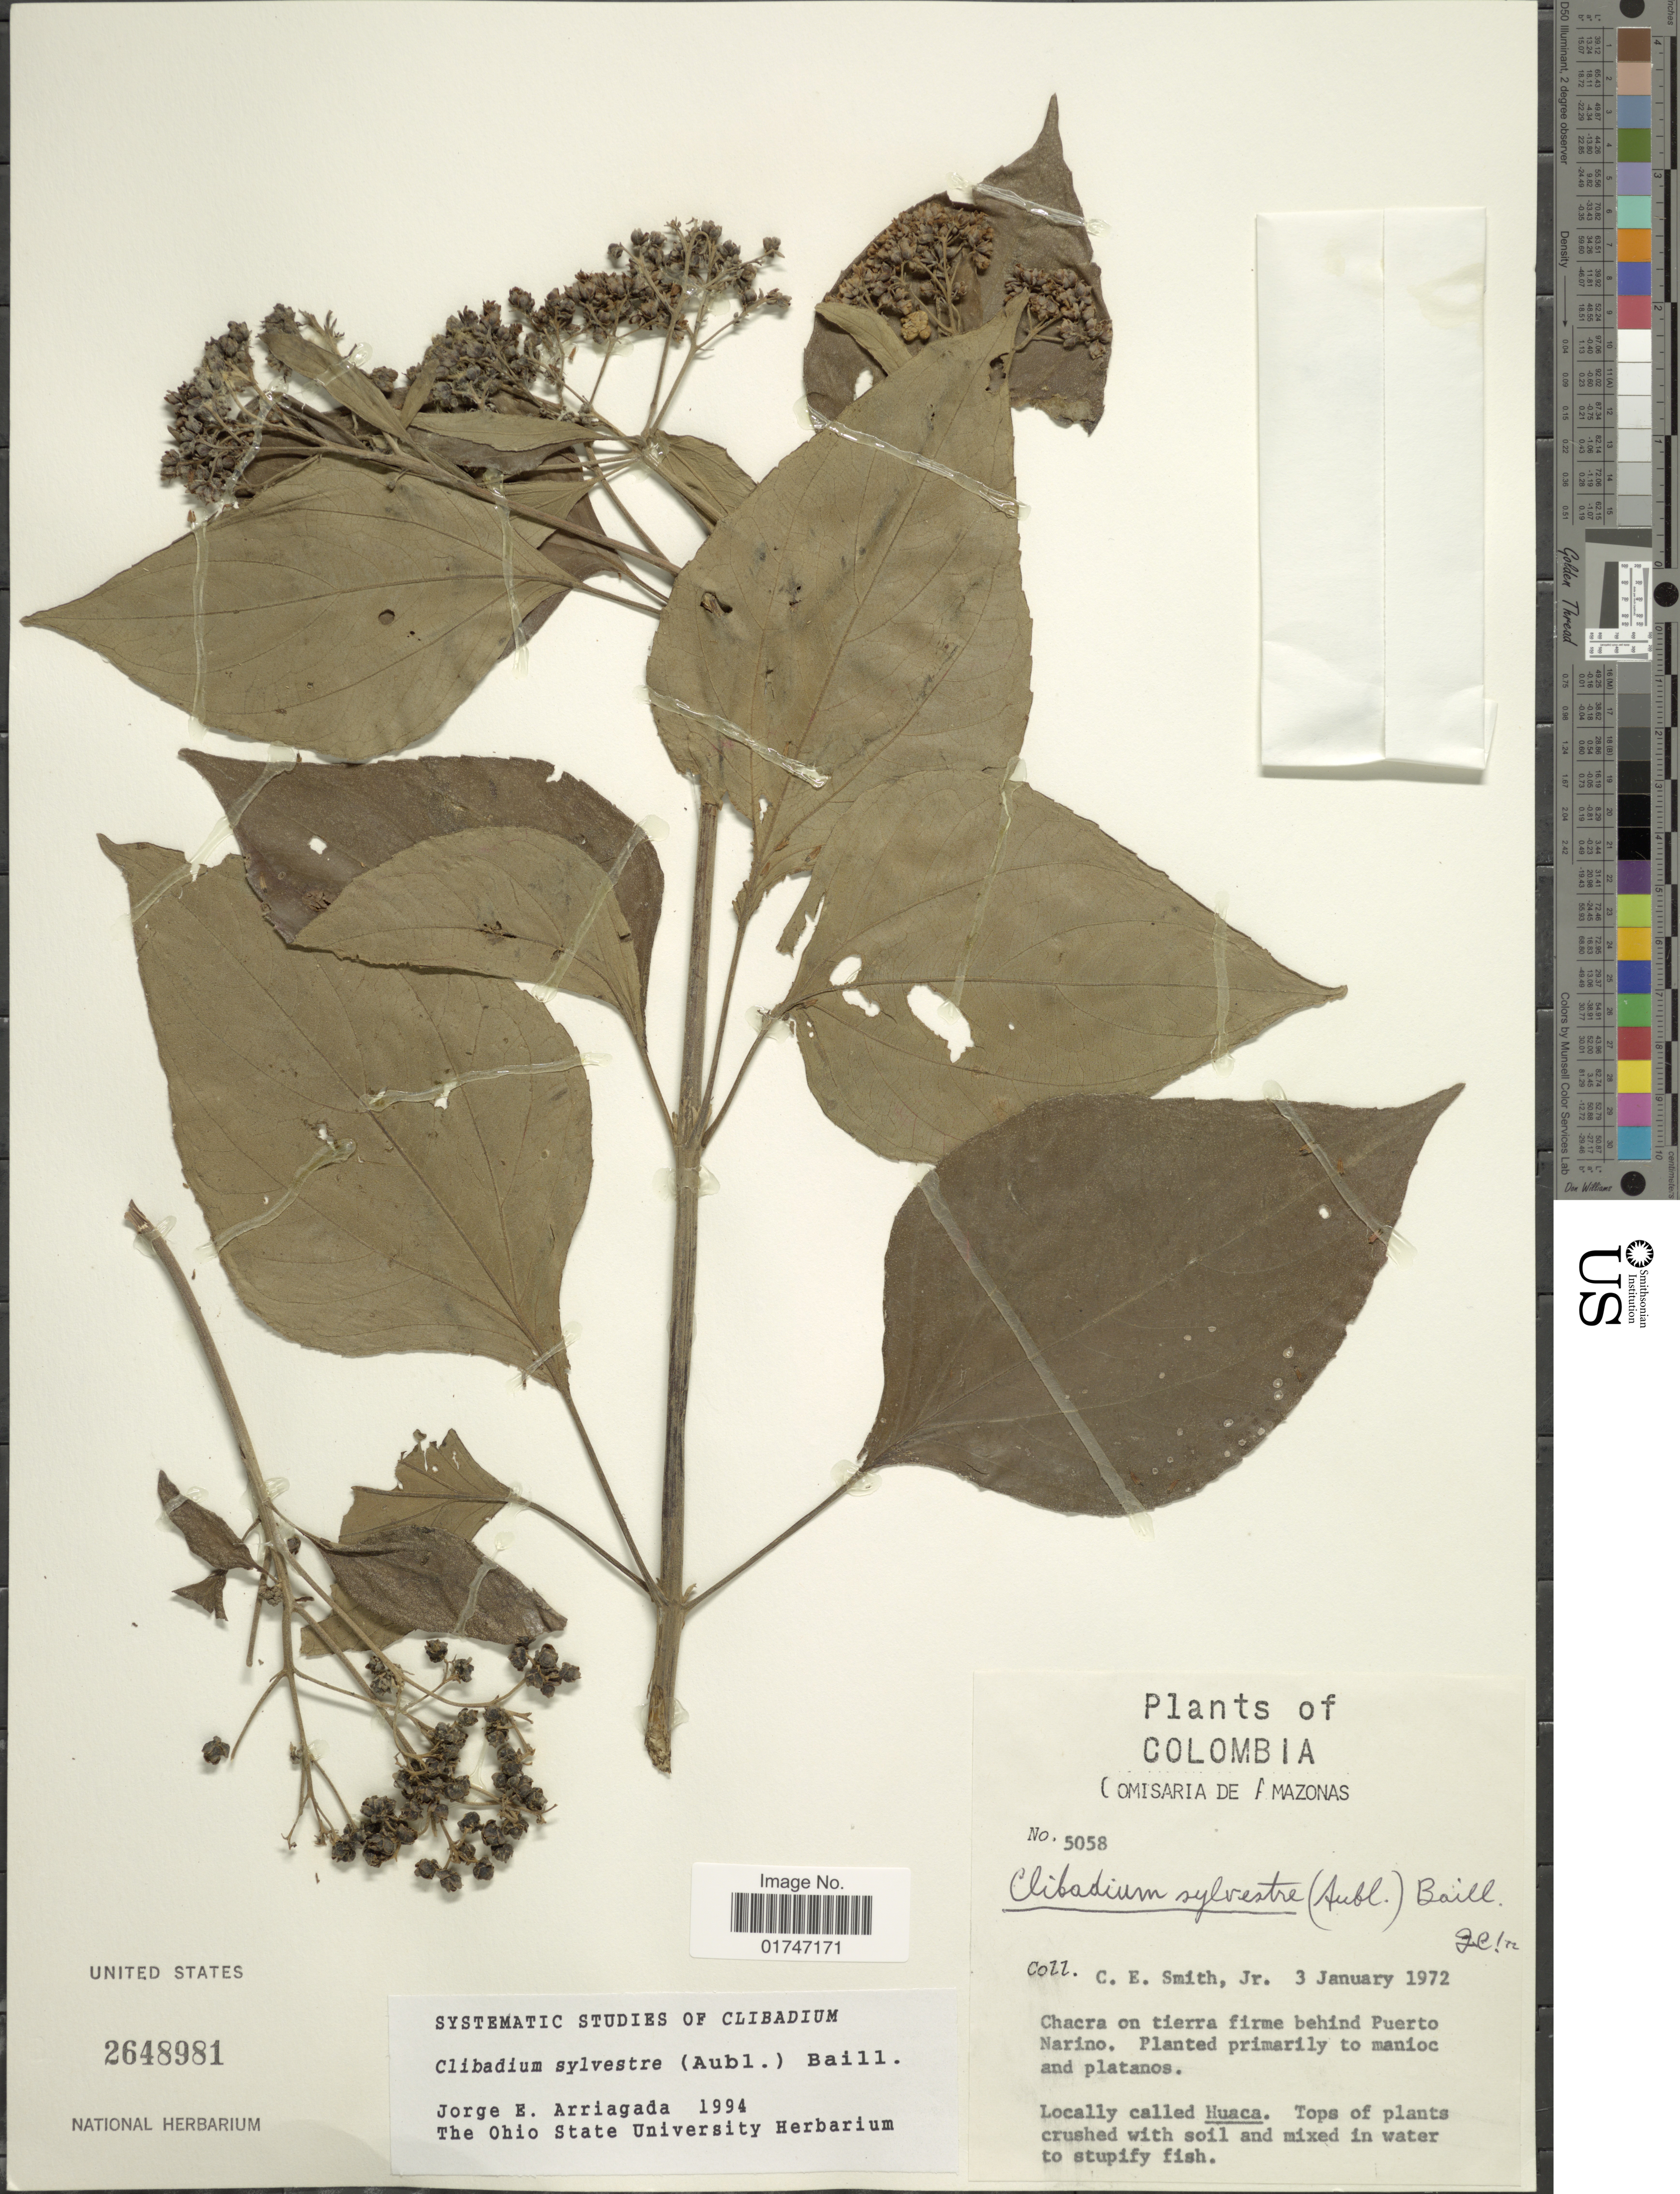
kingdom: Plantae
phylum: Tracheophyta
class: Magnoliopsida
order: Asterales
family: Asteraceae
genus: Clibadium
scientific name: Clibadium sylvestre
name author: (Aubl.) Baill.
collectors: C. E. Smith Jr.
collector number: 5058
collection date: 1972-01-03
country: Colombia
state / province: Amazônas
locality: Huaca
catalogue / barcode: US 2648981